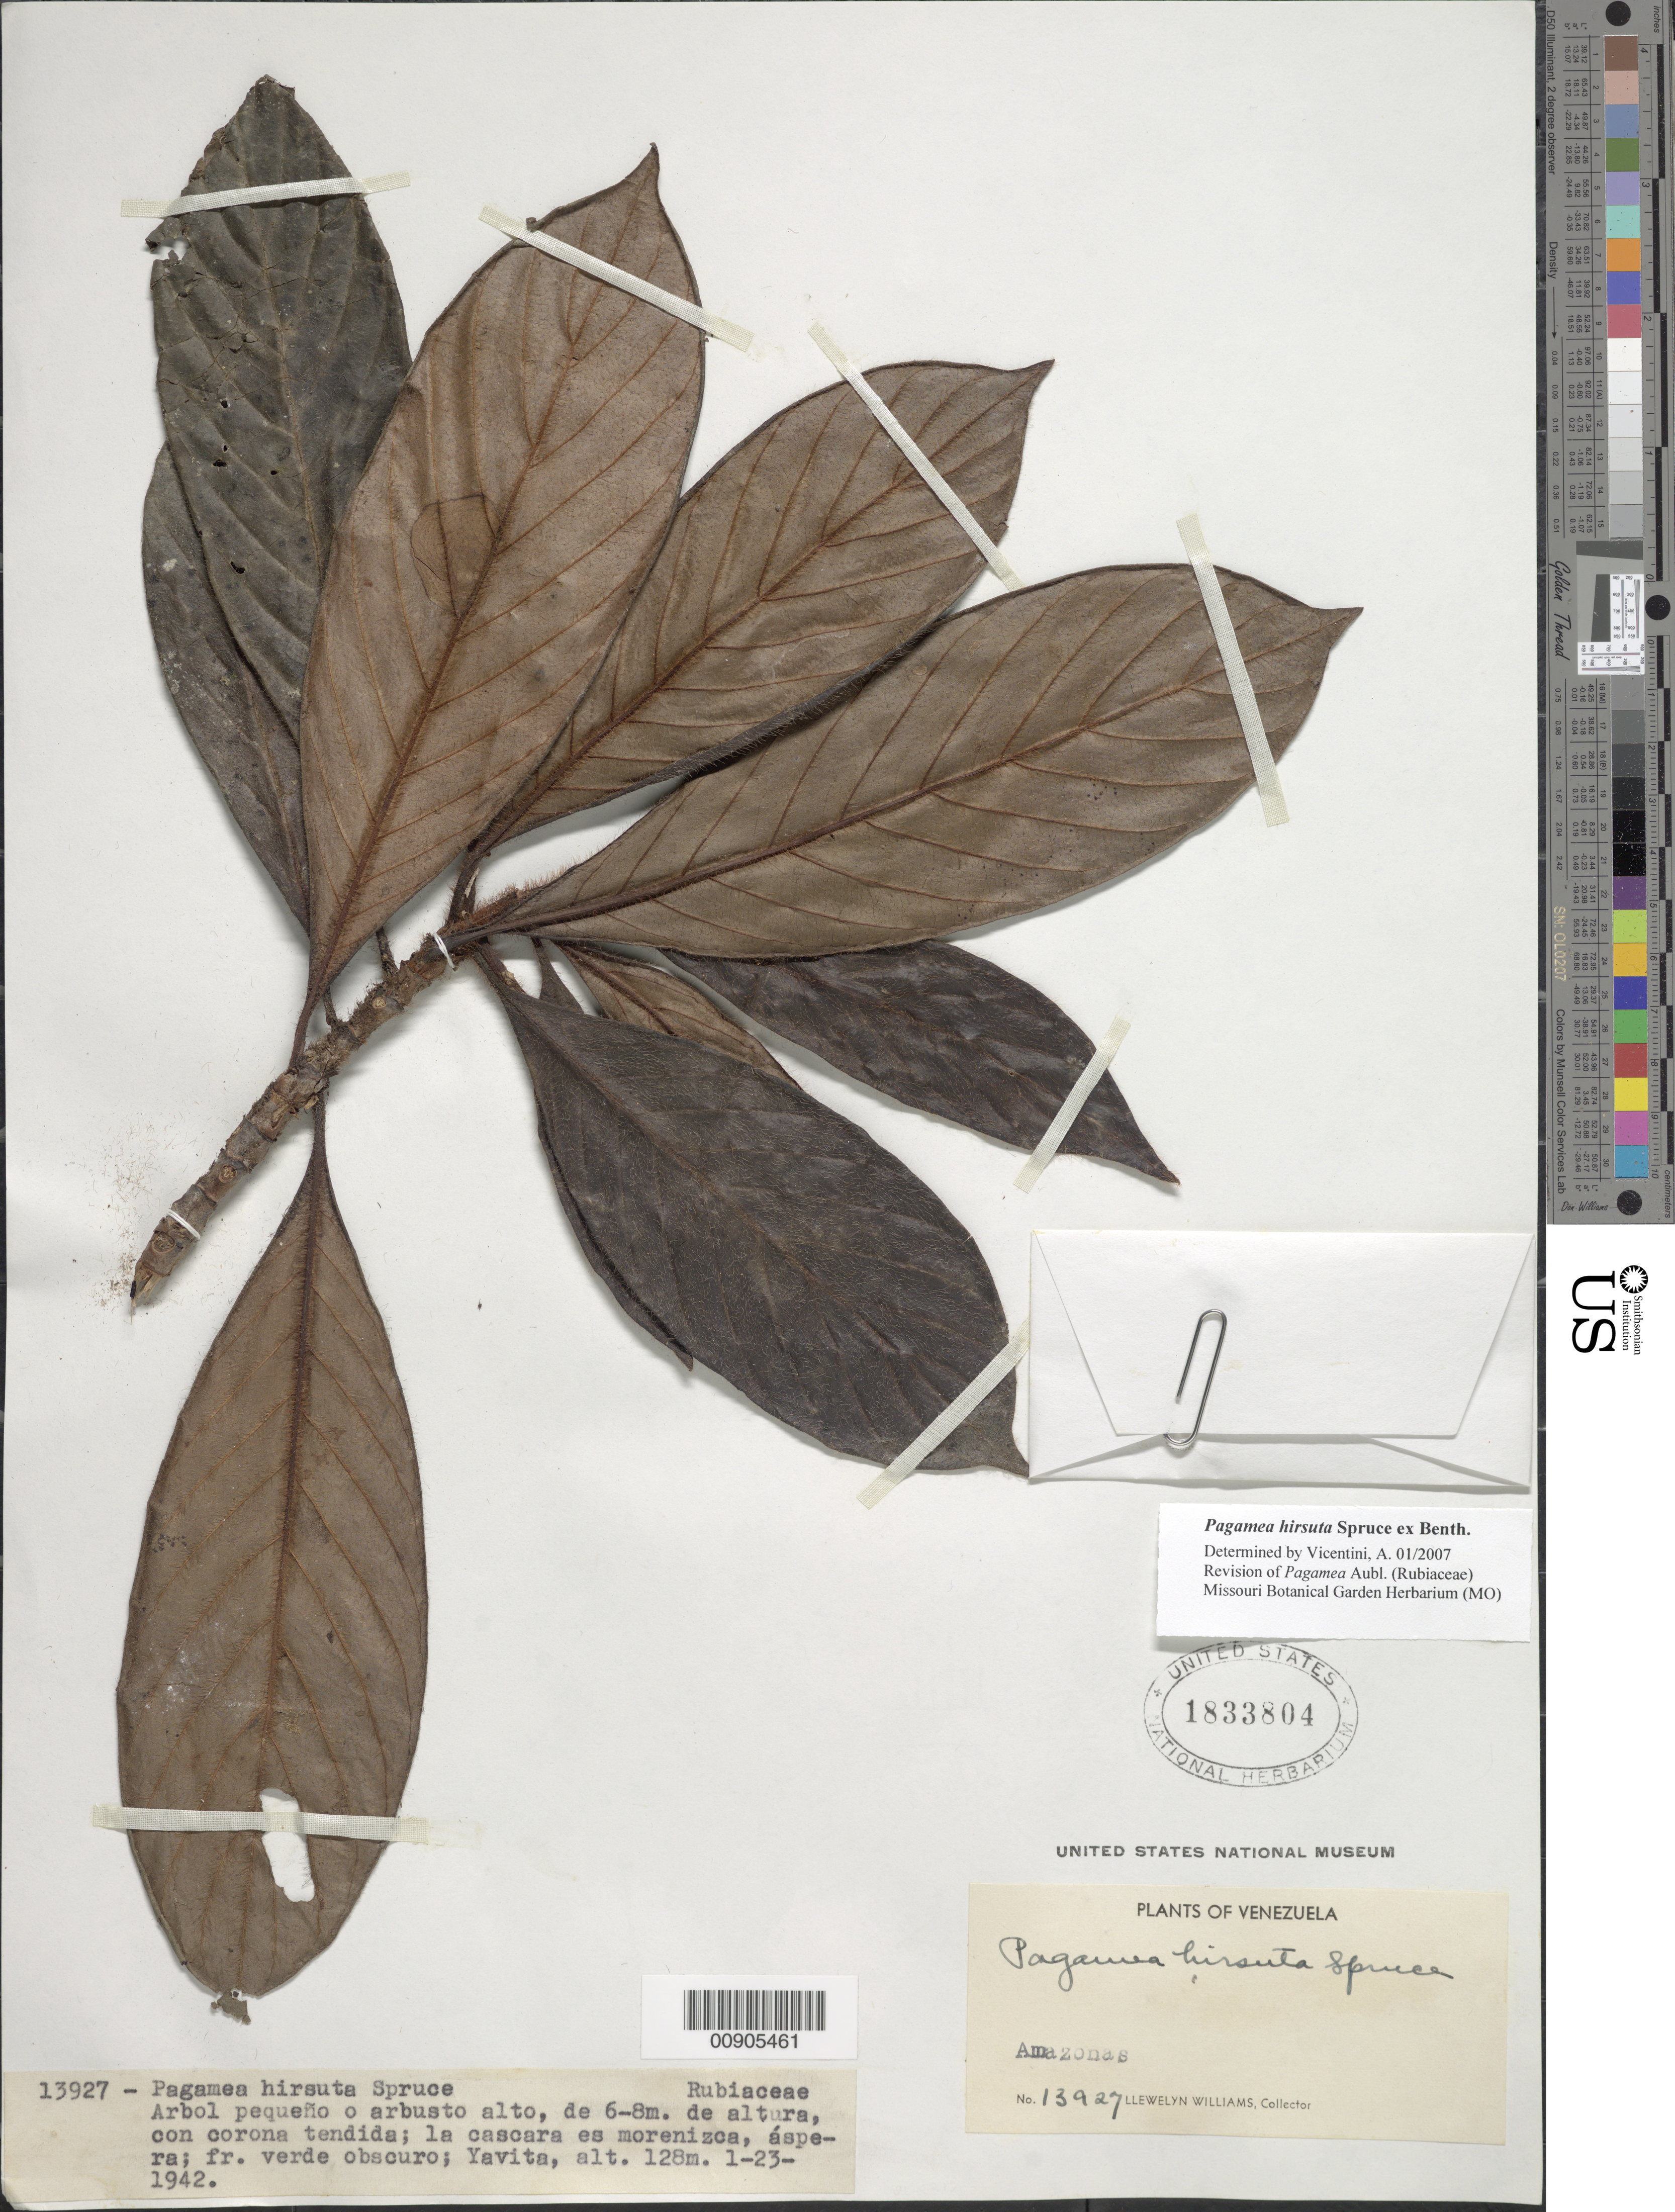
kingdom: Plantae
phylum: Tracheophyta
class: Magnoliopsida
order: Gentianales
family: Rubiaceae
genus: Pagamea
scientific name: Pagamea hirsuta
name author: Spruce ex Benth.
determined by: Vicentini, A.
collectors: Ll. Williams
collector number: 13927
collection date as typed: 23-Jan-42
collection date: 1942-01-23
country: Venezuela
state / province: Amazonas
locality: Yavita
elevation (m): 128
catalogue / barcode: US 1833804